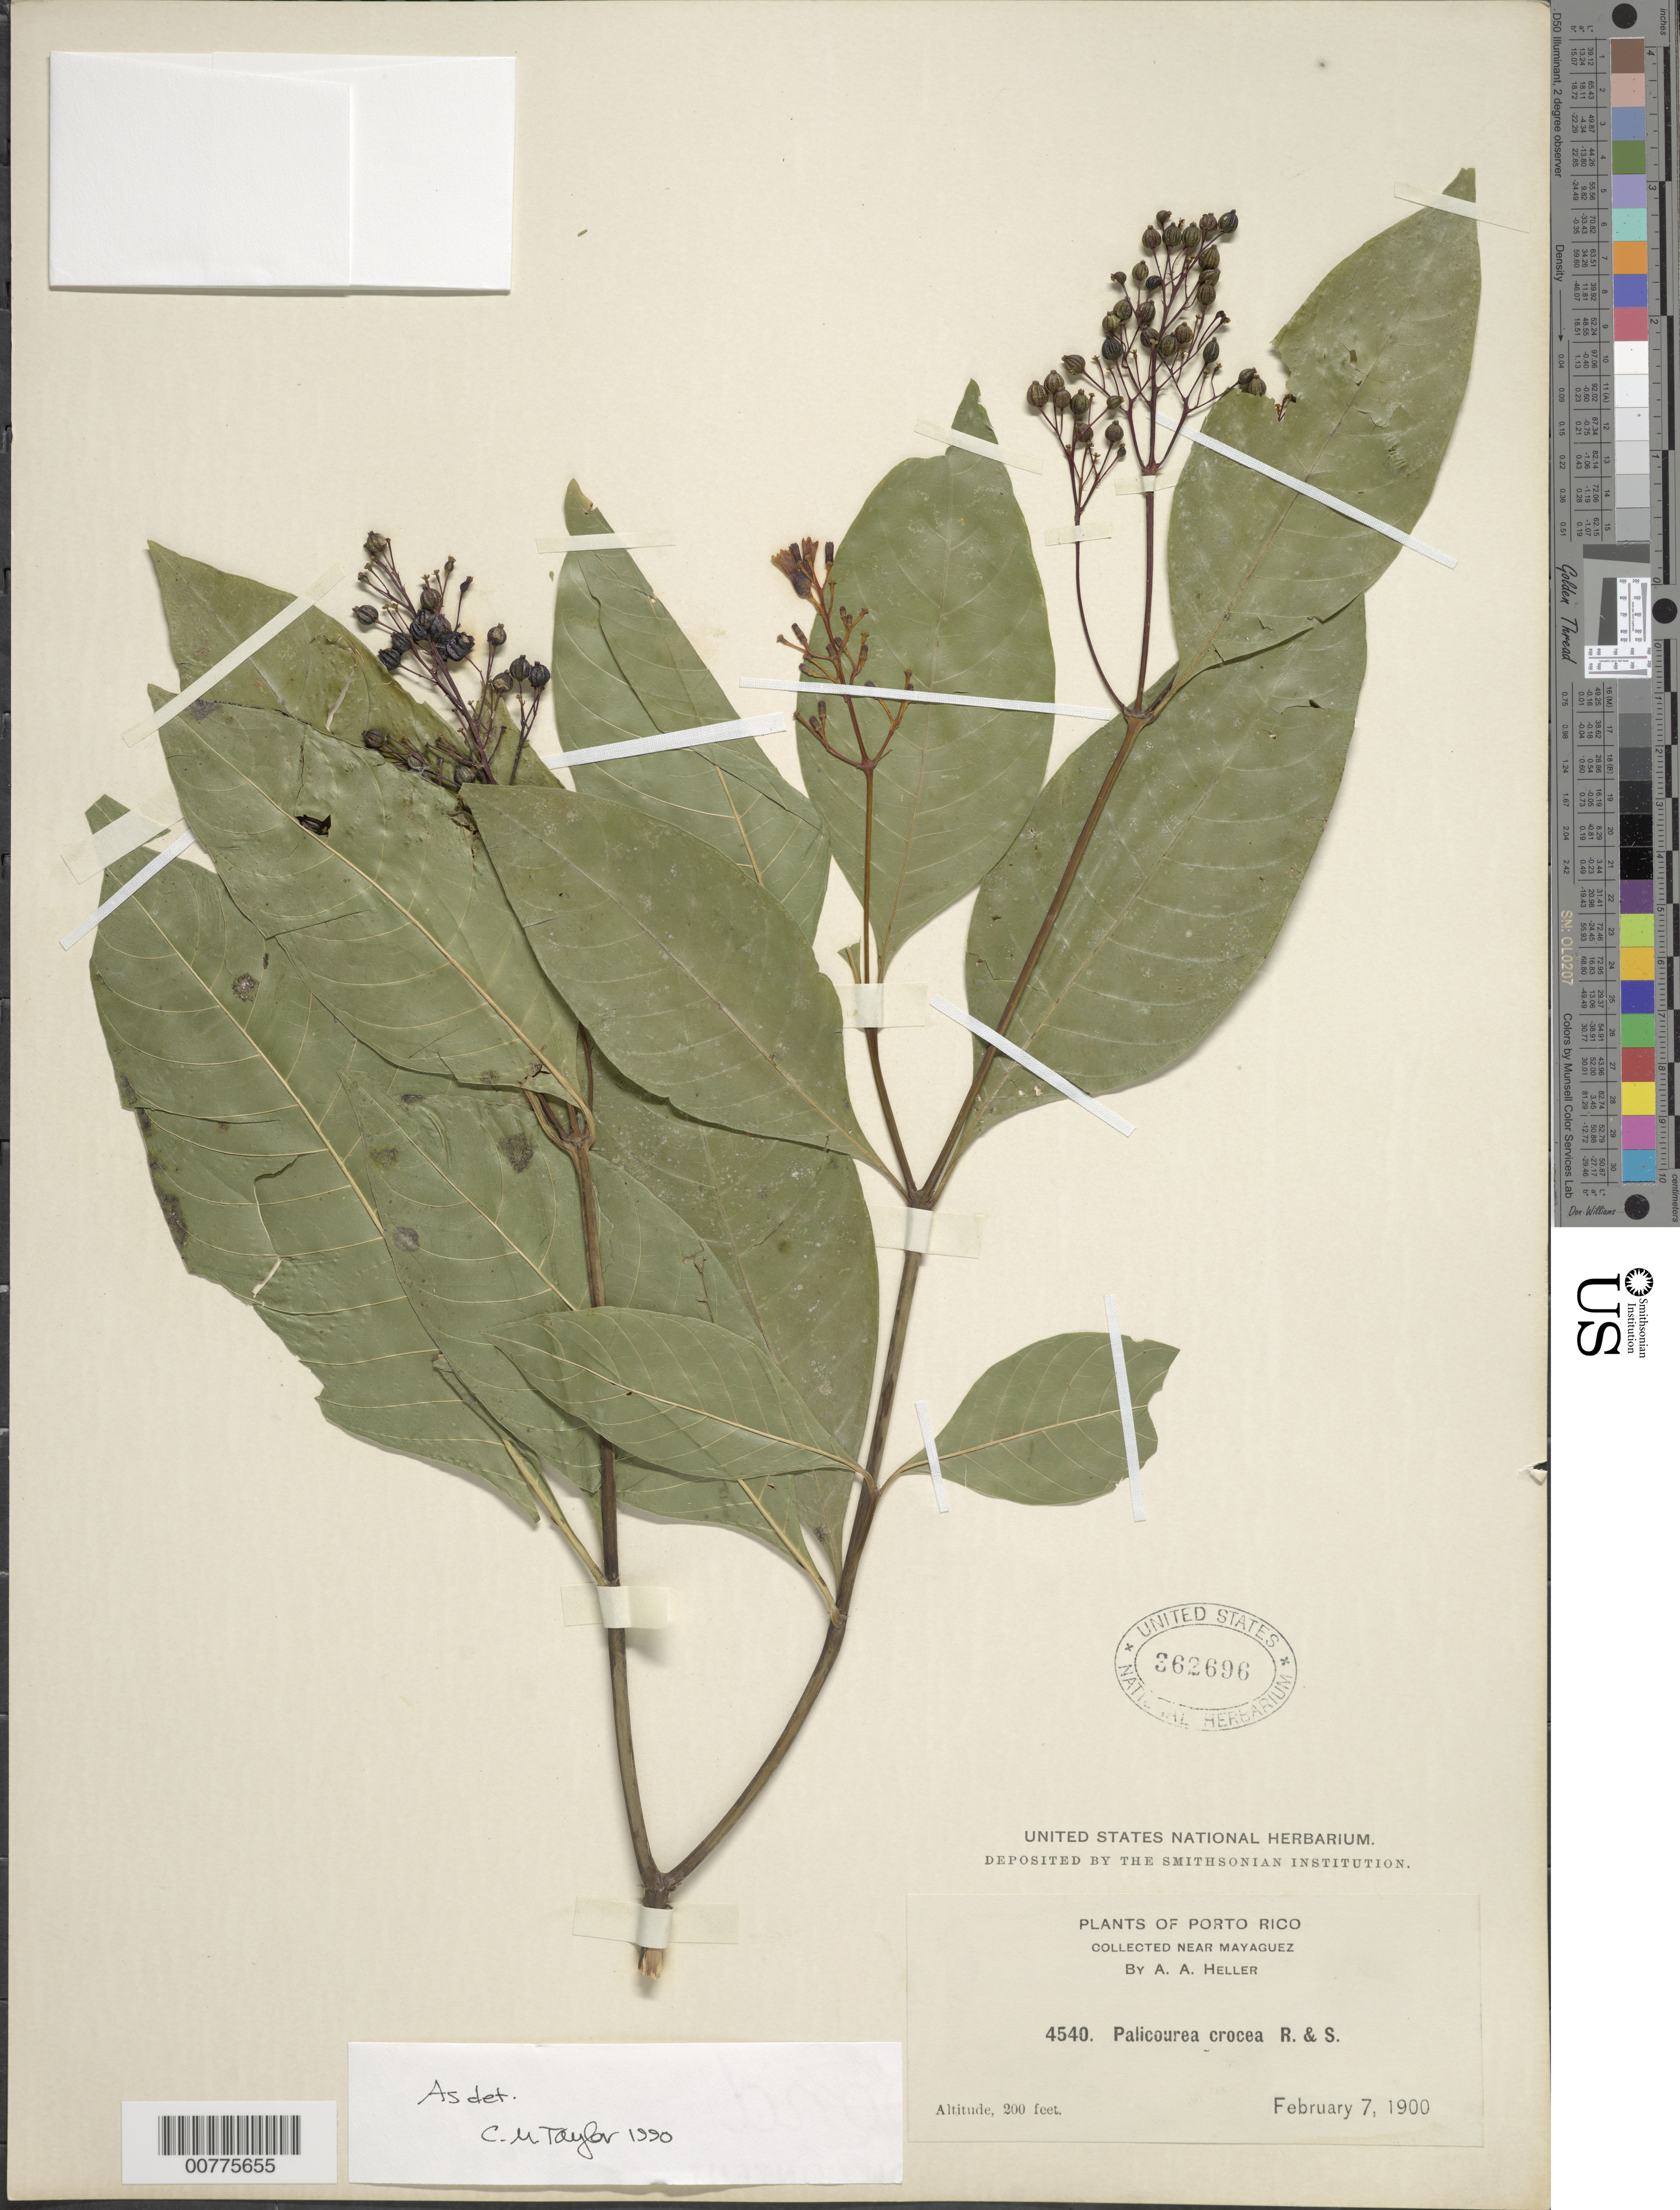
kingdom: Plantae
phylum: Tracheophyta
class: Magnoliopsida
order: Gentianales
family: Rubiaceae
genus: Palicourea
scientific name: Palicourea crocea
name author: (Sw.) Schult.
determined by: Taylor, Charlotte M.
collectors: A. A. Heller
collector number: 4540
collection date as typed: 07 Feb 1900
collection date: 1900-02-07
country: Puerto Rico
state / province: Mayagüez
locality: Near Mayagüez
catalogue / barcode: US 362696